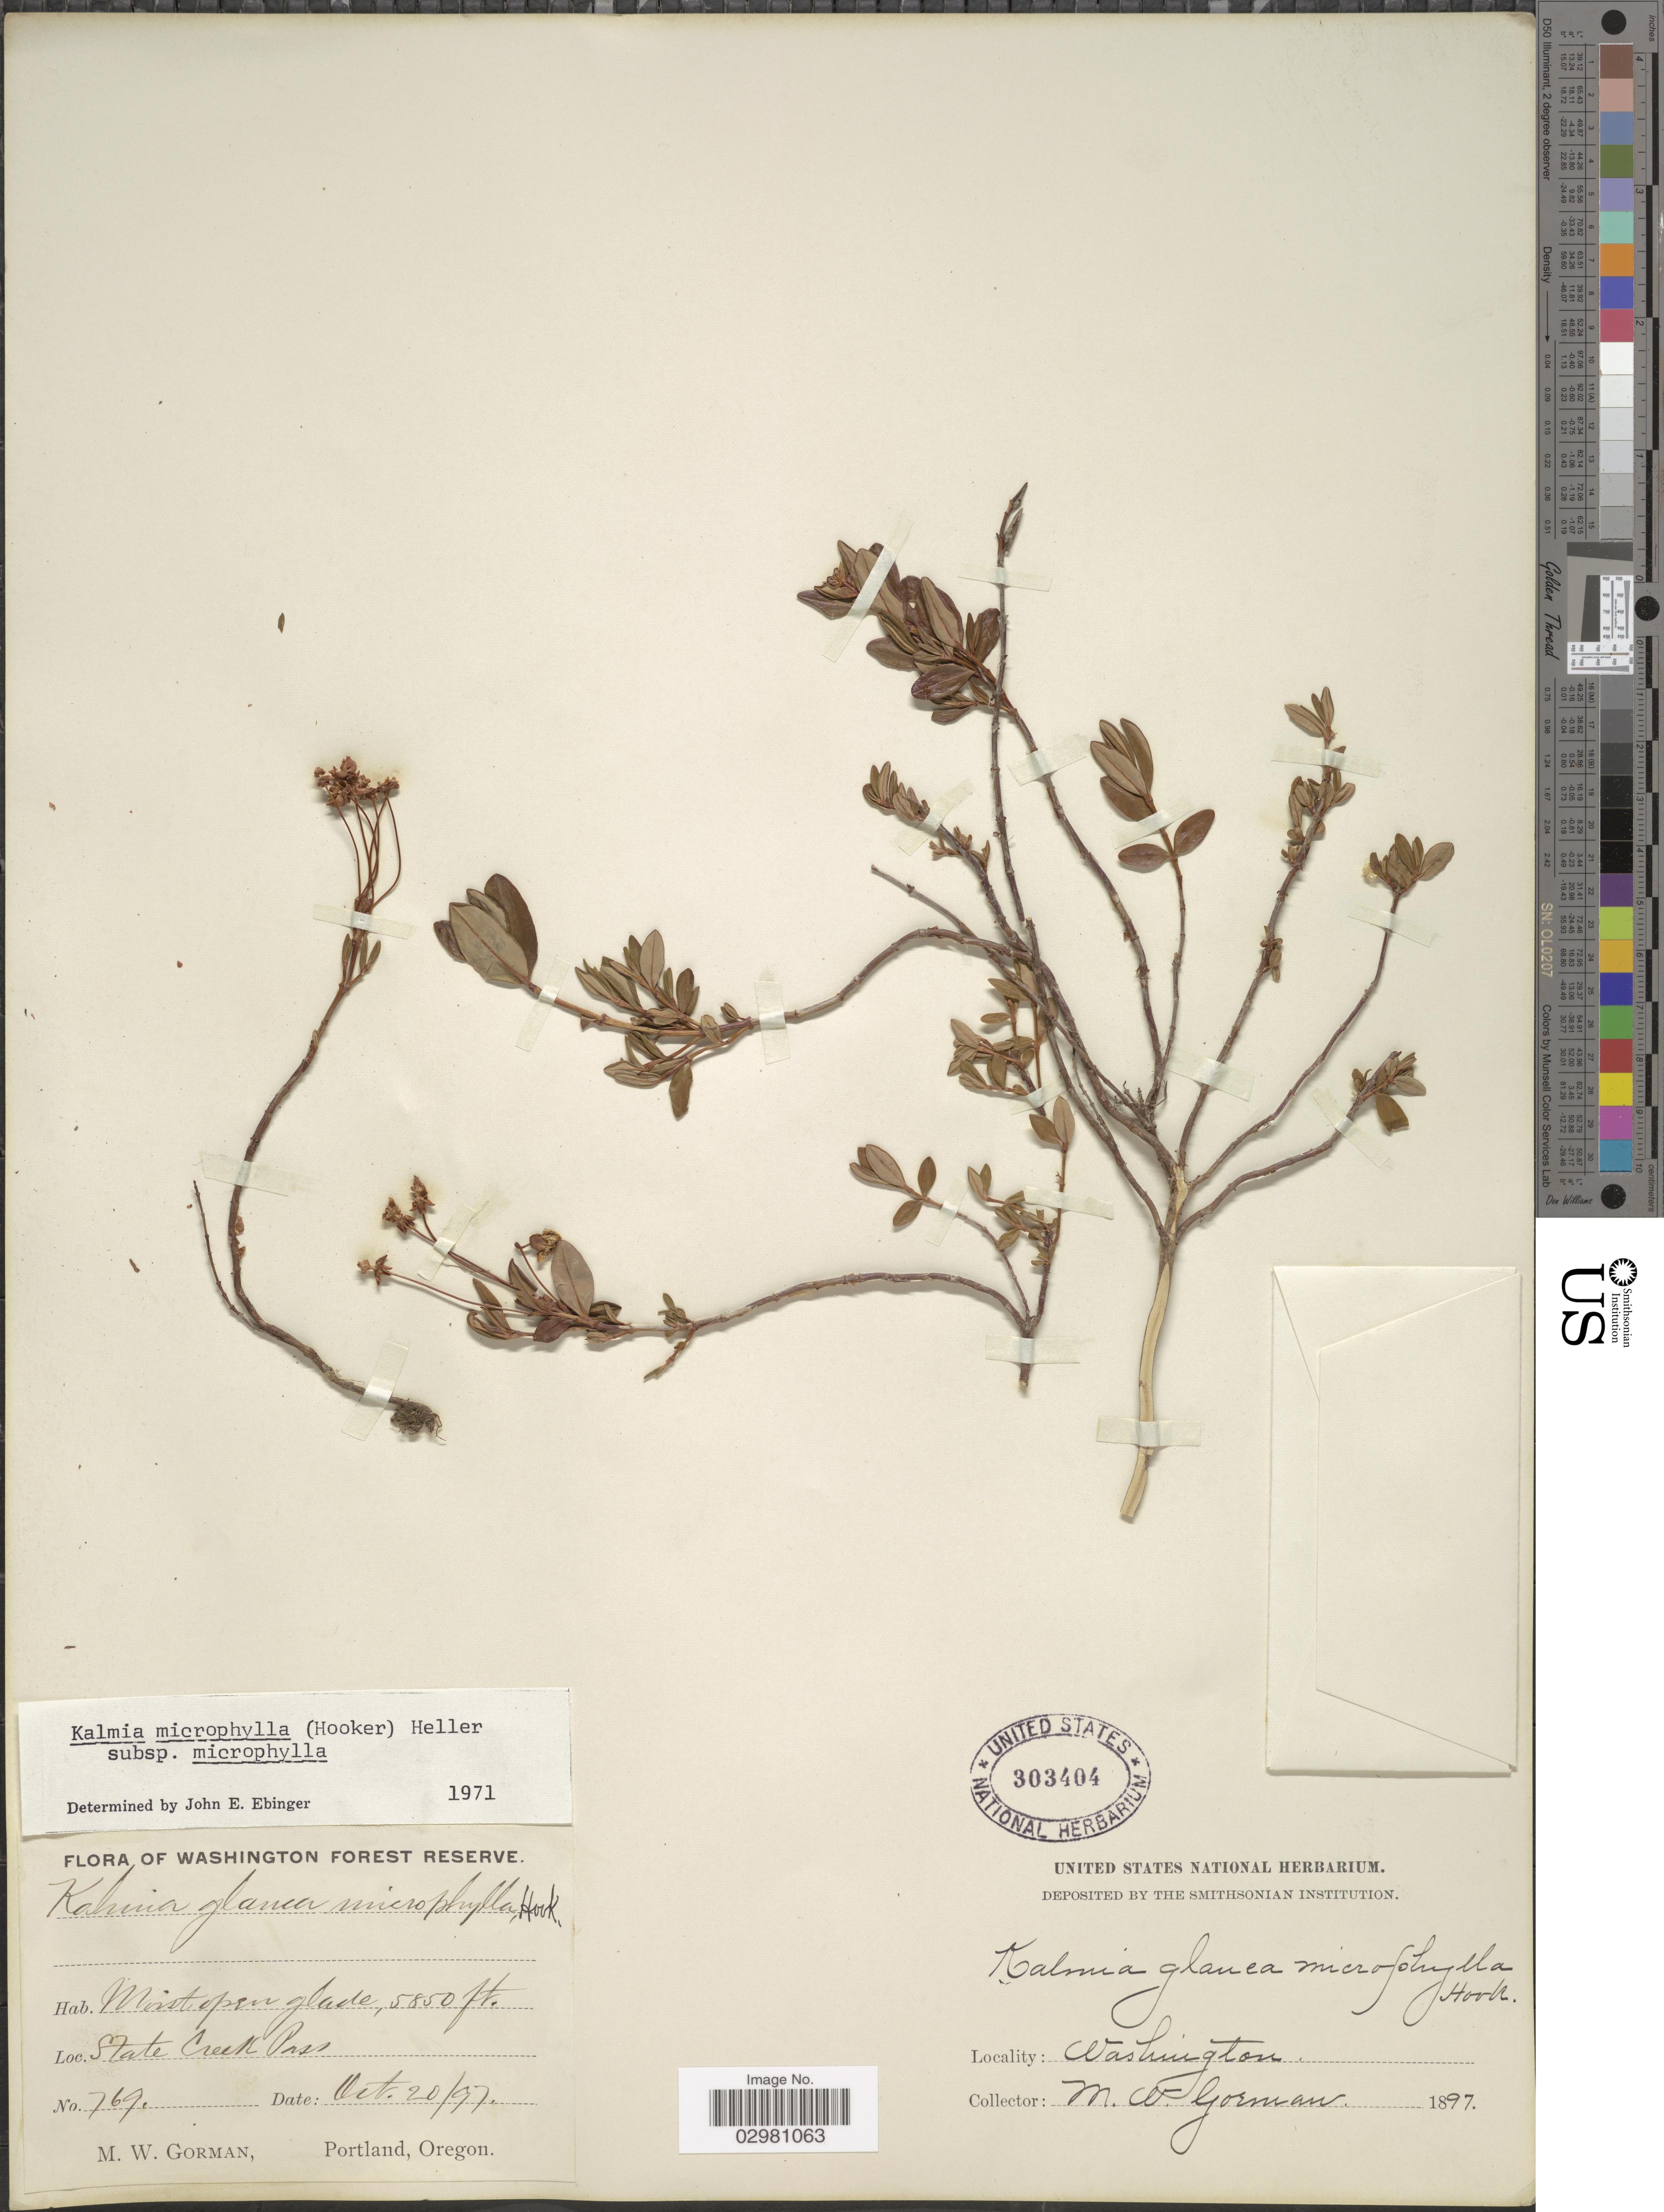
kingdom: Plantae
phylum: Tracheophyta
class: Magnoliopsida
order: Ericales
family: Ericaceae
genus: Kalmia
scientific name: Kalmia microphylla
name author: (Hook.) A. Heller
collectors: M. W. Gorman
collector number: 769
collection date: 1897-10-20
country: United States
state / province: Washington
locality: Washington Forest Reserve. State Creek Pass.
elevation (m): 1783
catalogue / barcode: US 303404